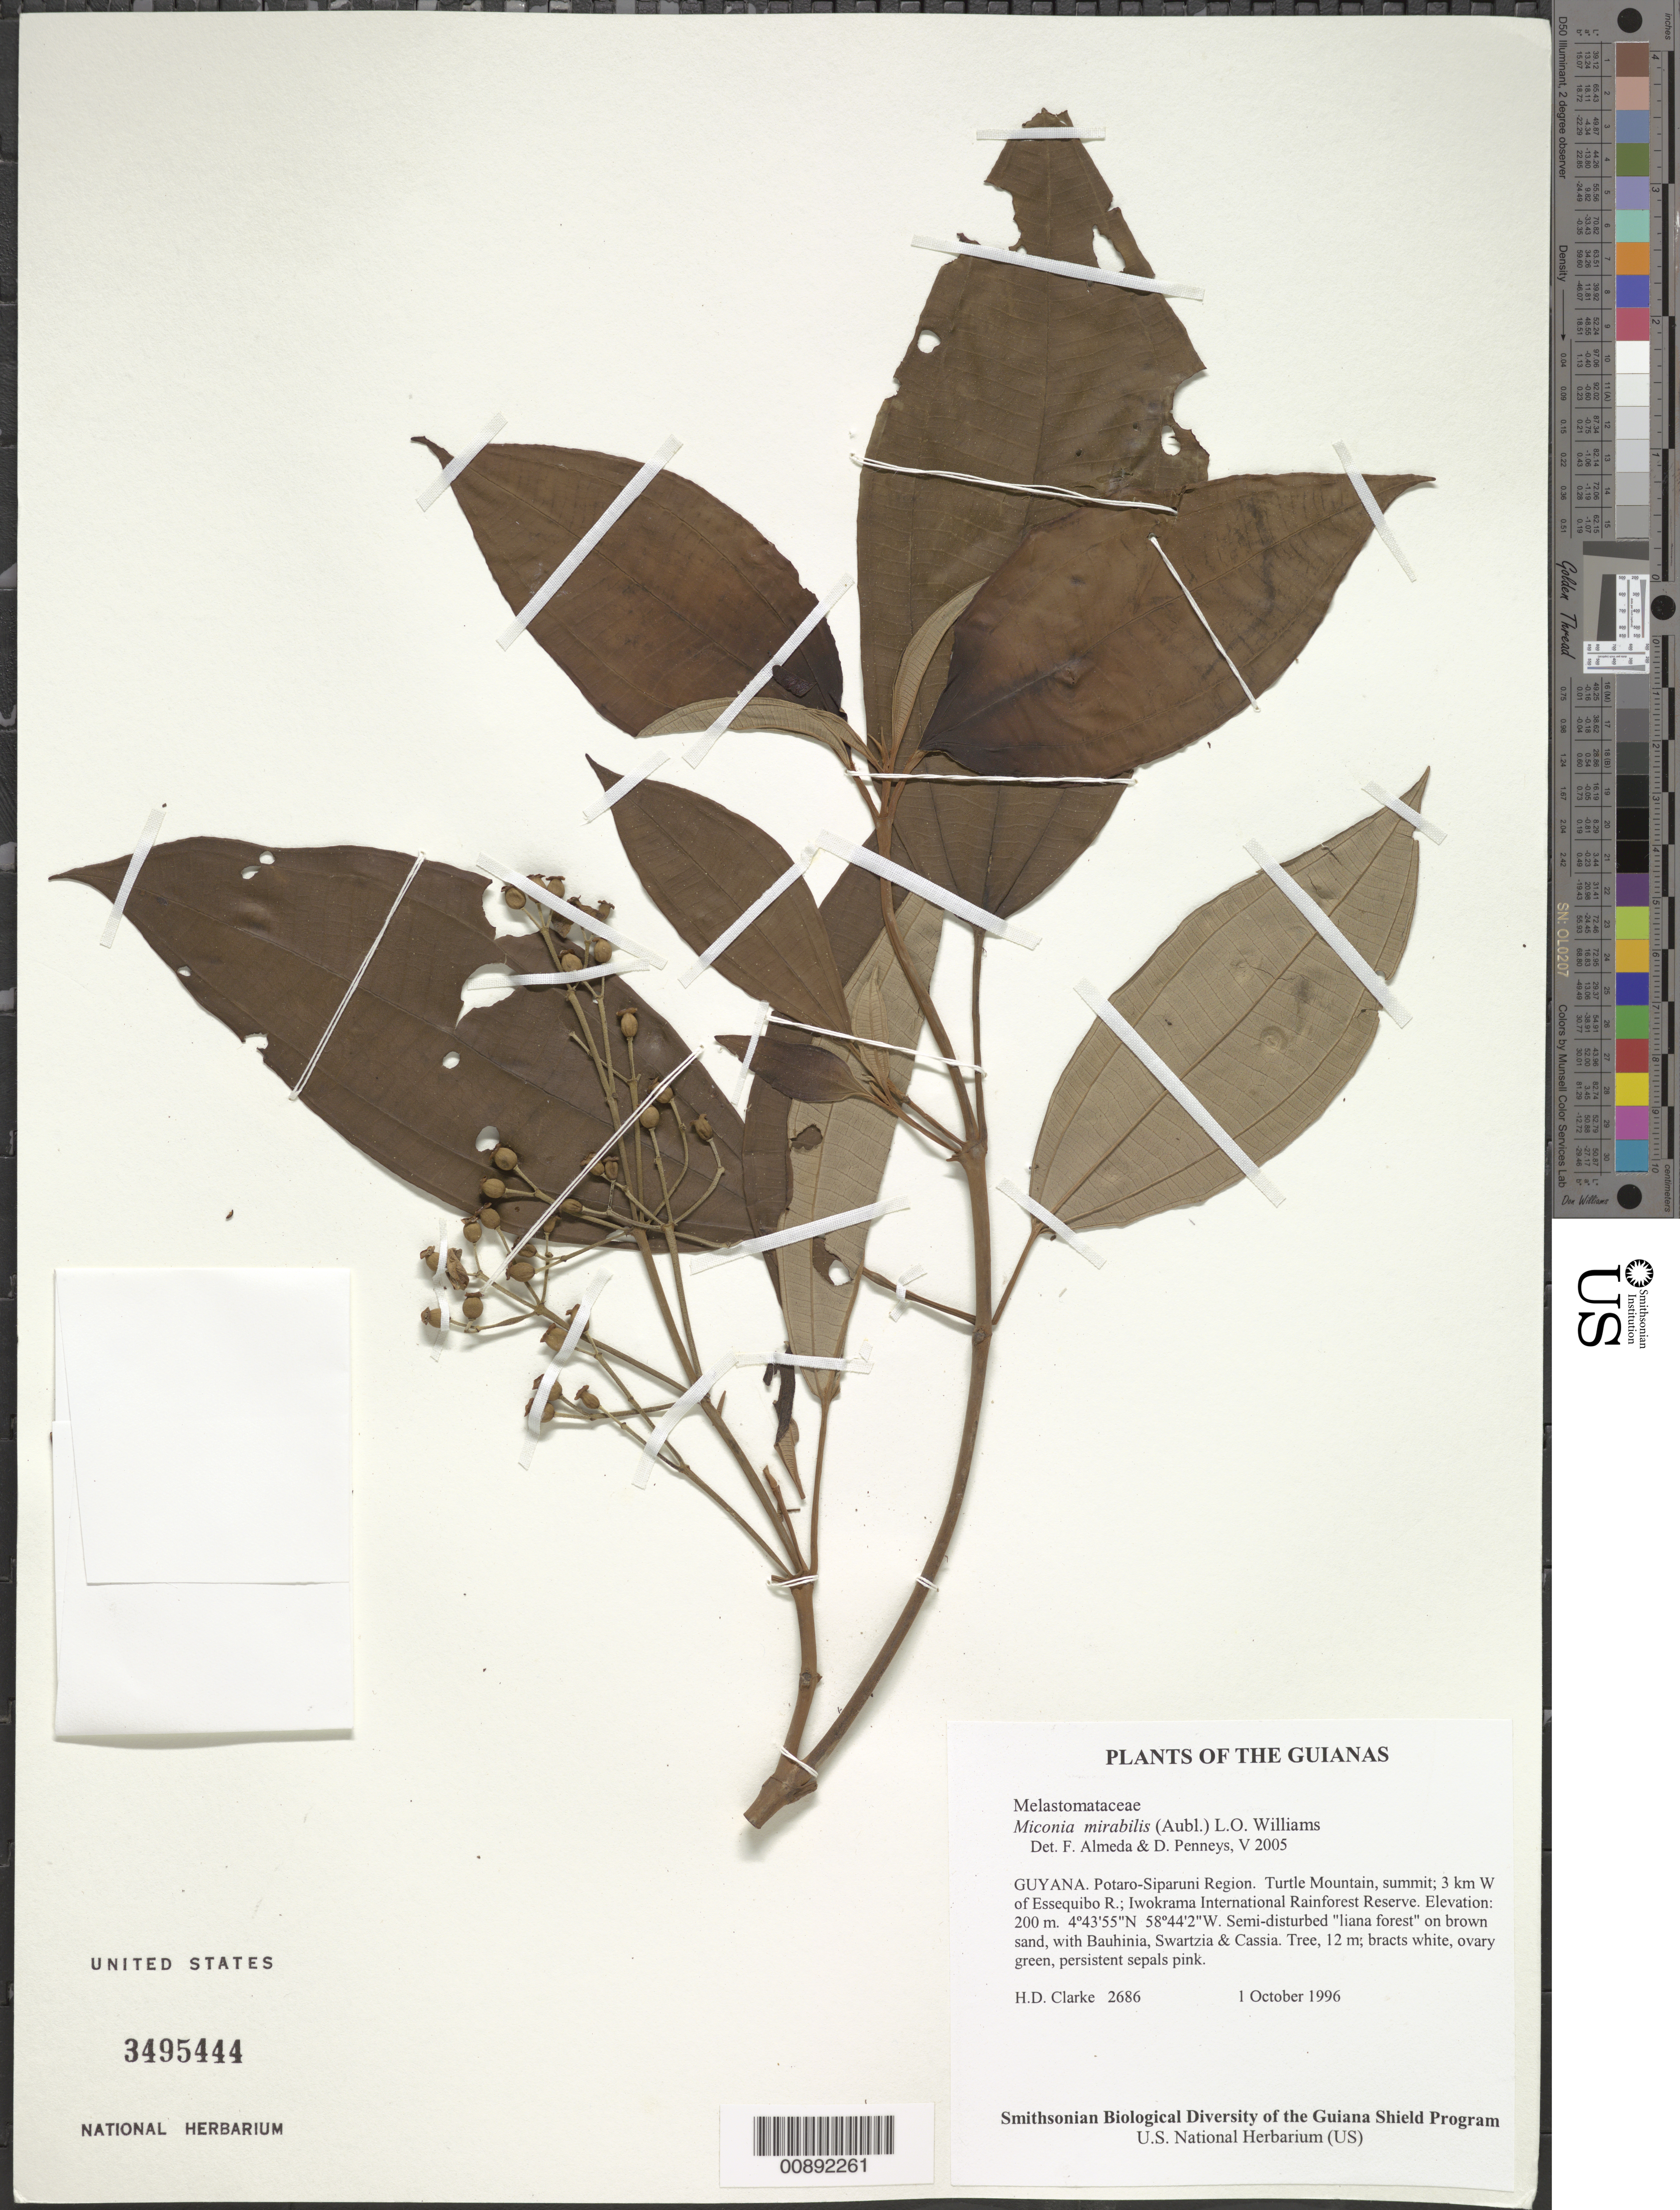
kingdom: Plantae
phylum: Tracheophyta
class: Magnoliopsida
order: Myrtales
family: Melastomataceae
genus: Miconia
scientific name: Miconia mirabilis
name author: (Aubl.) L.O. Williams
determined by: Almeda, F.; Penneys, D. S.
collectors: H. D. Clarke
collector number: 2686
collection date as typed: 1 October 1996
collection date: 1996-10-01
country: Guyana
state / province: Potaro-Siparuni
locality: Turtle Mountain, summit; 3 km W of Essequibo R.; Iwokrama International Rainforest Reserve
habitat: Semi-disturbed "liana forest" on brown sand, with Bauhinia, Swartzia & Cassia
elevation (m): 200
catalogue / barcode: US 3495444